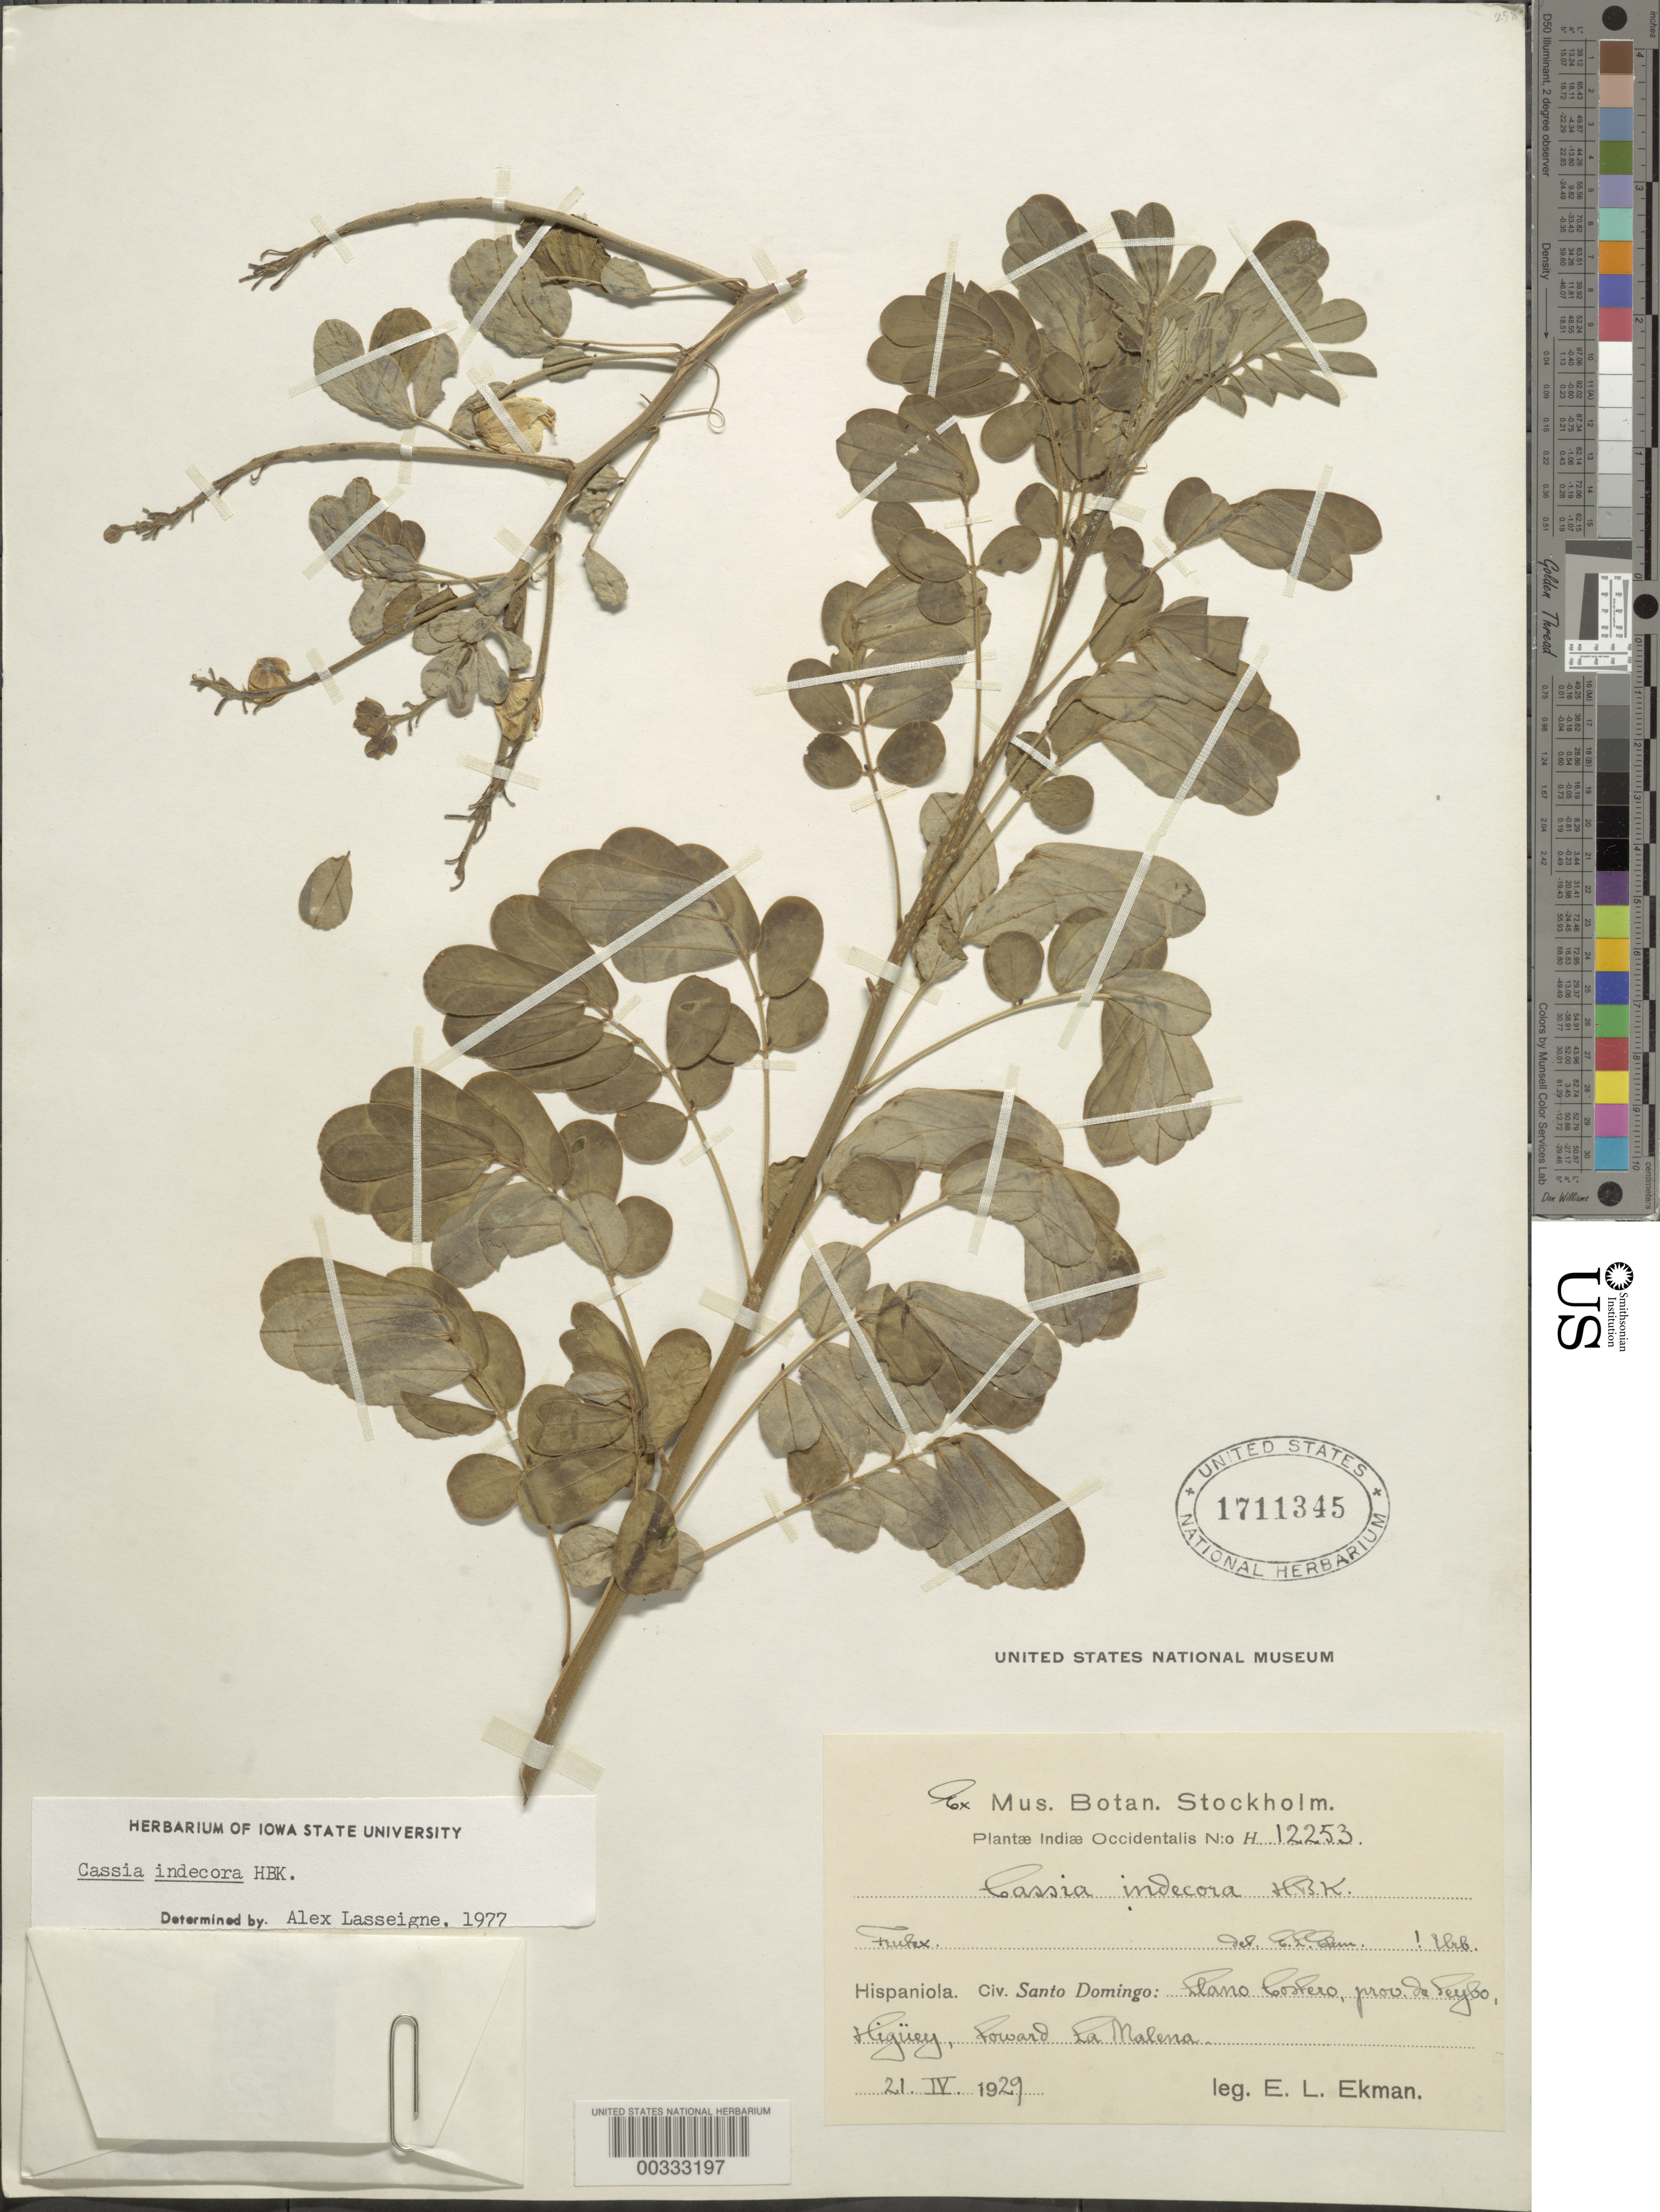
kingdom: Plantae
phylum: Tracheophyta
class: Magnoliopsida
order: Fabales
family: Fabaceae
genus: Senna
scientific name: Senna pendula var. advena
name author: (Vogel) H.S. Irwin & Barneby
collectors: E. L. Ekman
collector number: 12253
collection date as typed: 21 Apr 1929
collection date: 1929-04-21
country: Dominican Republic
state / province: El Seíbo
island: Hispaniola Island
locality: Llano castero, higuey, toward la malena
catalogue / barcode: US 1711345